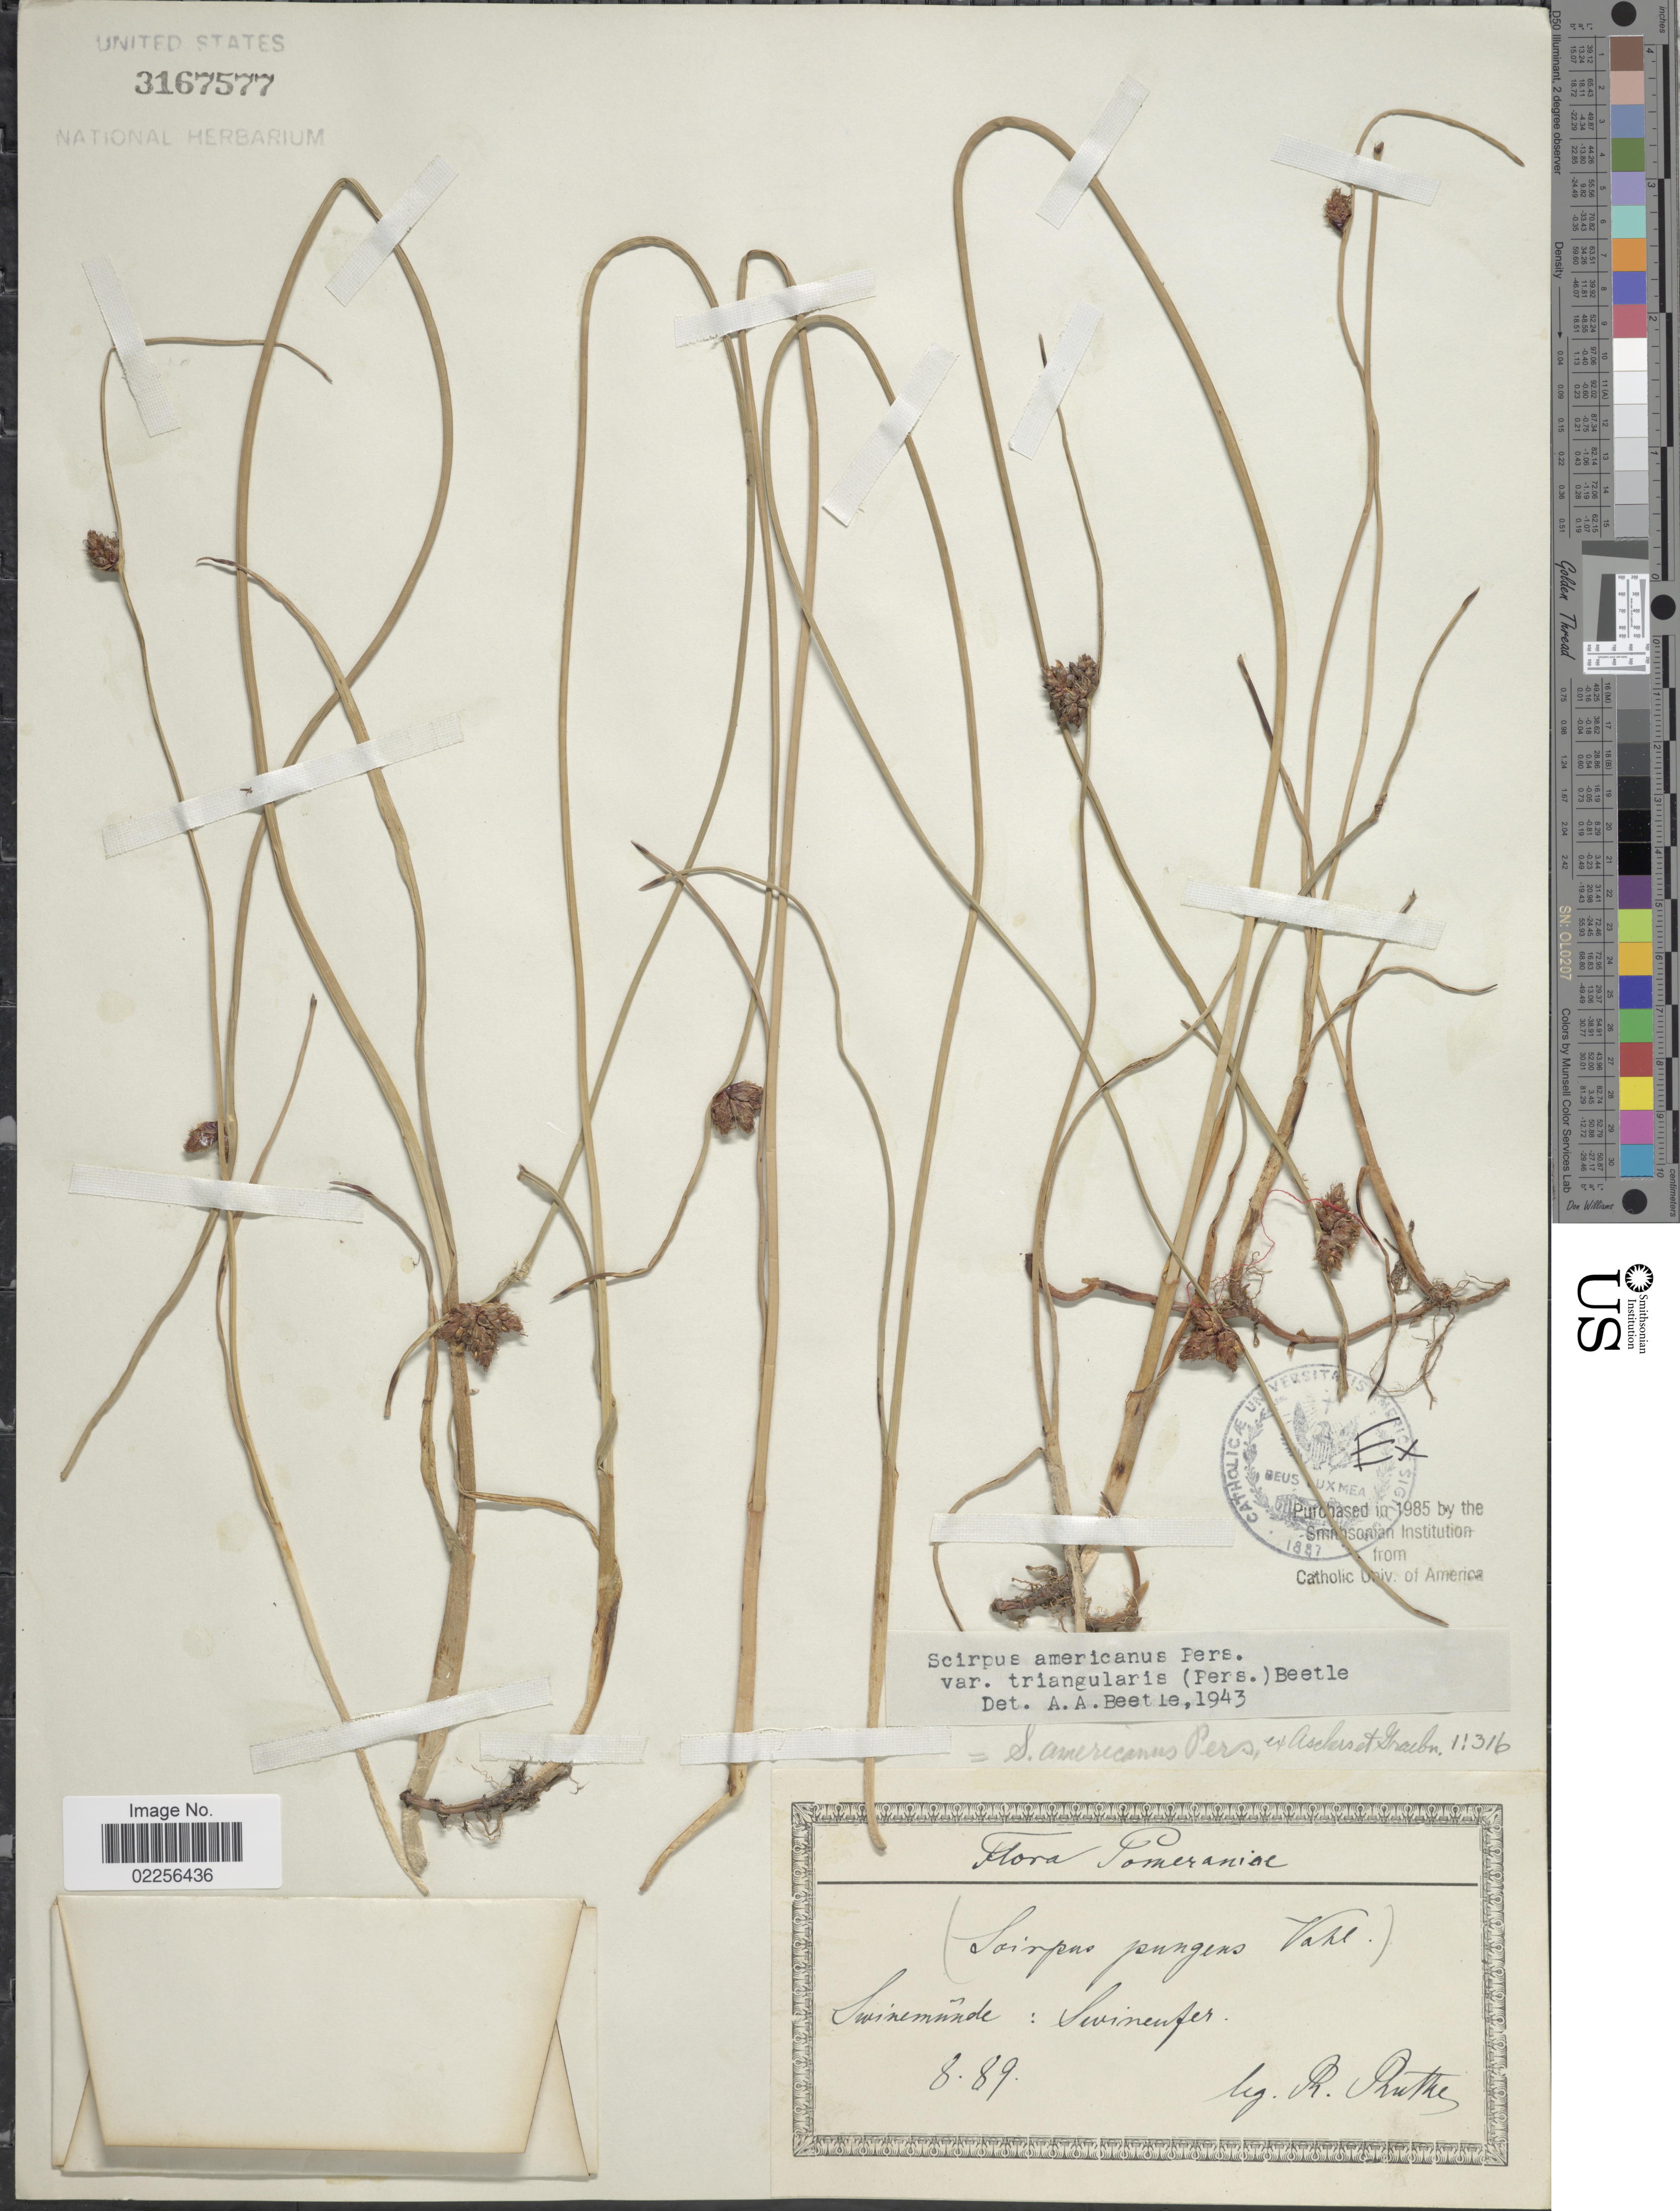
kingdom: Plantae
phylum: Tracheophyta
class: Liliopsida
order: Poales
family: Cyperaceae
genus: Schoenoplectus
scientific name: Schoenoplectus pungens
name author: (Vahl) Palla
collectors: S. Shuthe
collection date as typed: Transcribed d/m/y: /8/89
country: Poland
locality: Pomeraniae, Swinemunde, Swineufer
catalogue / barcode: US 3167577